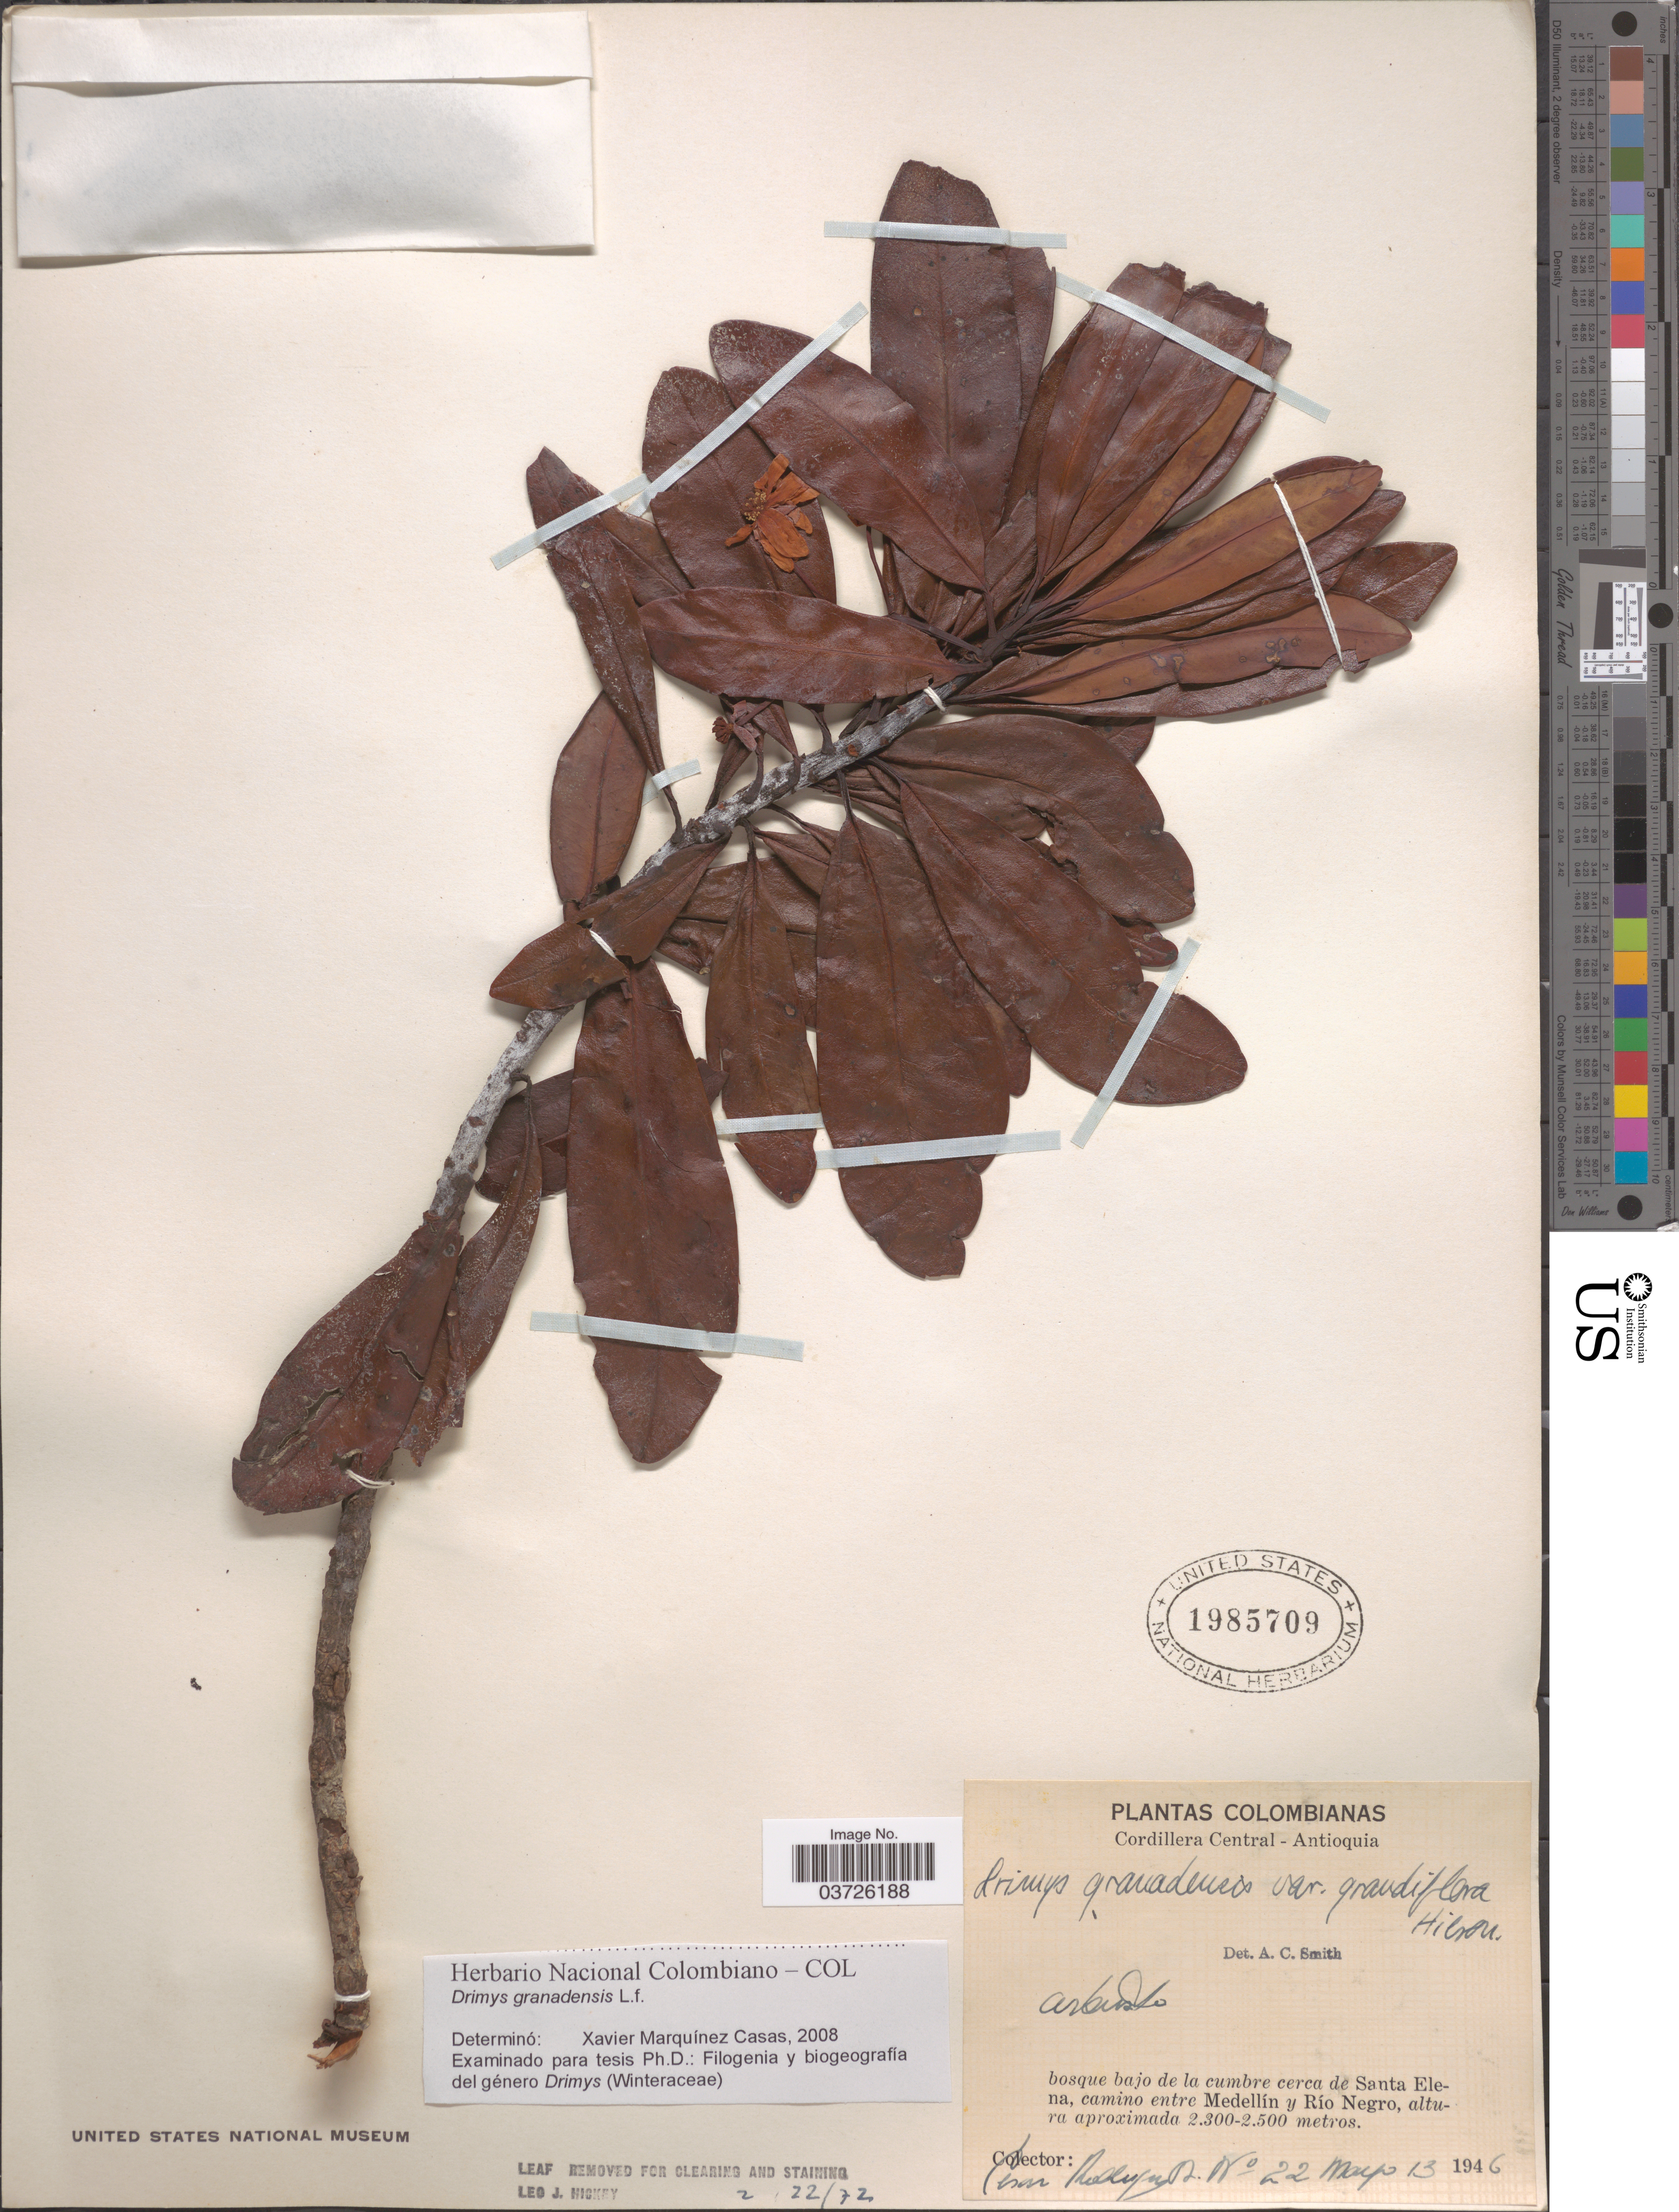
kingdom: Plantae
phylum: Tracheophyta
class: Magnoliopsida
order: Canellales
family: Winteraceae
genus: Drimys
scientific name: Drimys granadensis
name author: L. f.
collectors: C. Rodríguez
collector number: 22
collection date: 1946-05-13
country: Colombia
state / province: Antioquia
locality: Cordillera Central - Antioquia. Bosque bajo de la cumbre cerca de Santa Elena, camino entre Medellín y Río Negro.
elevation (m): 2300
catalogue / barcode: US 1985709